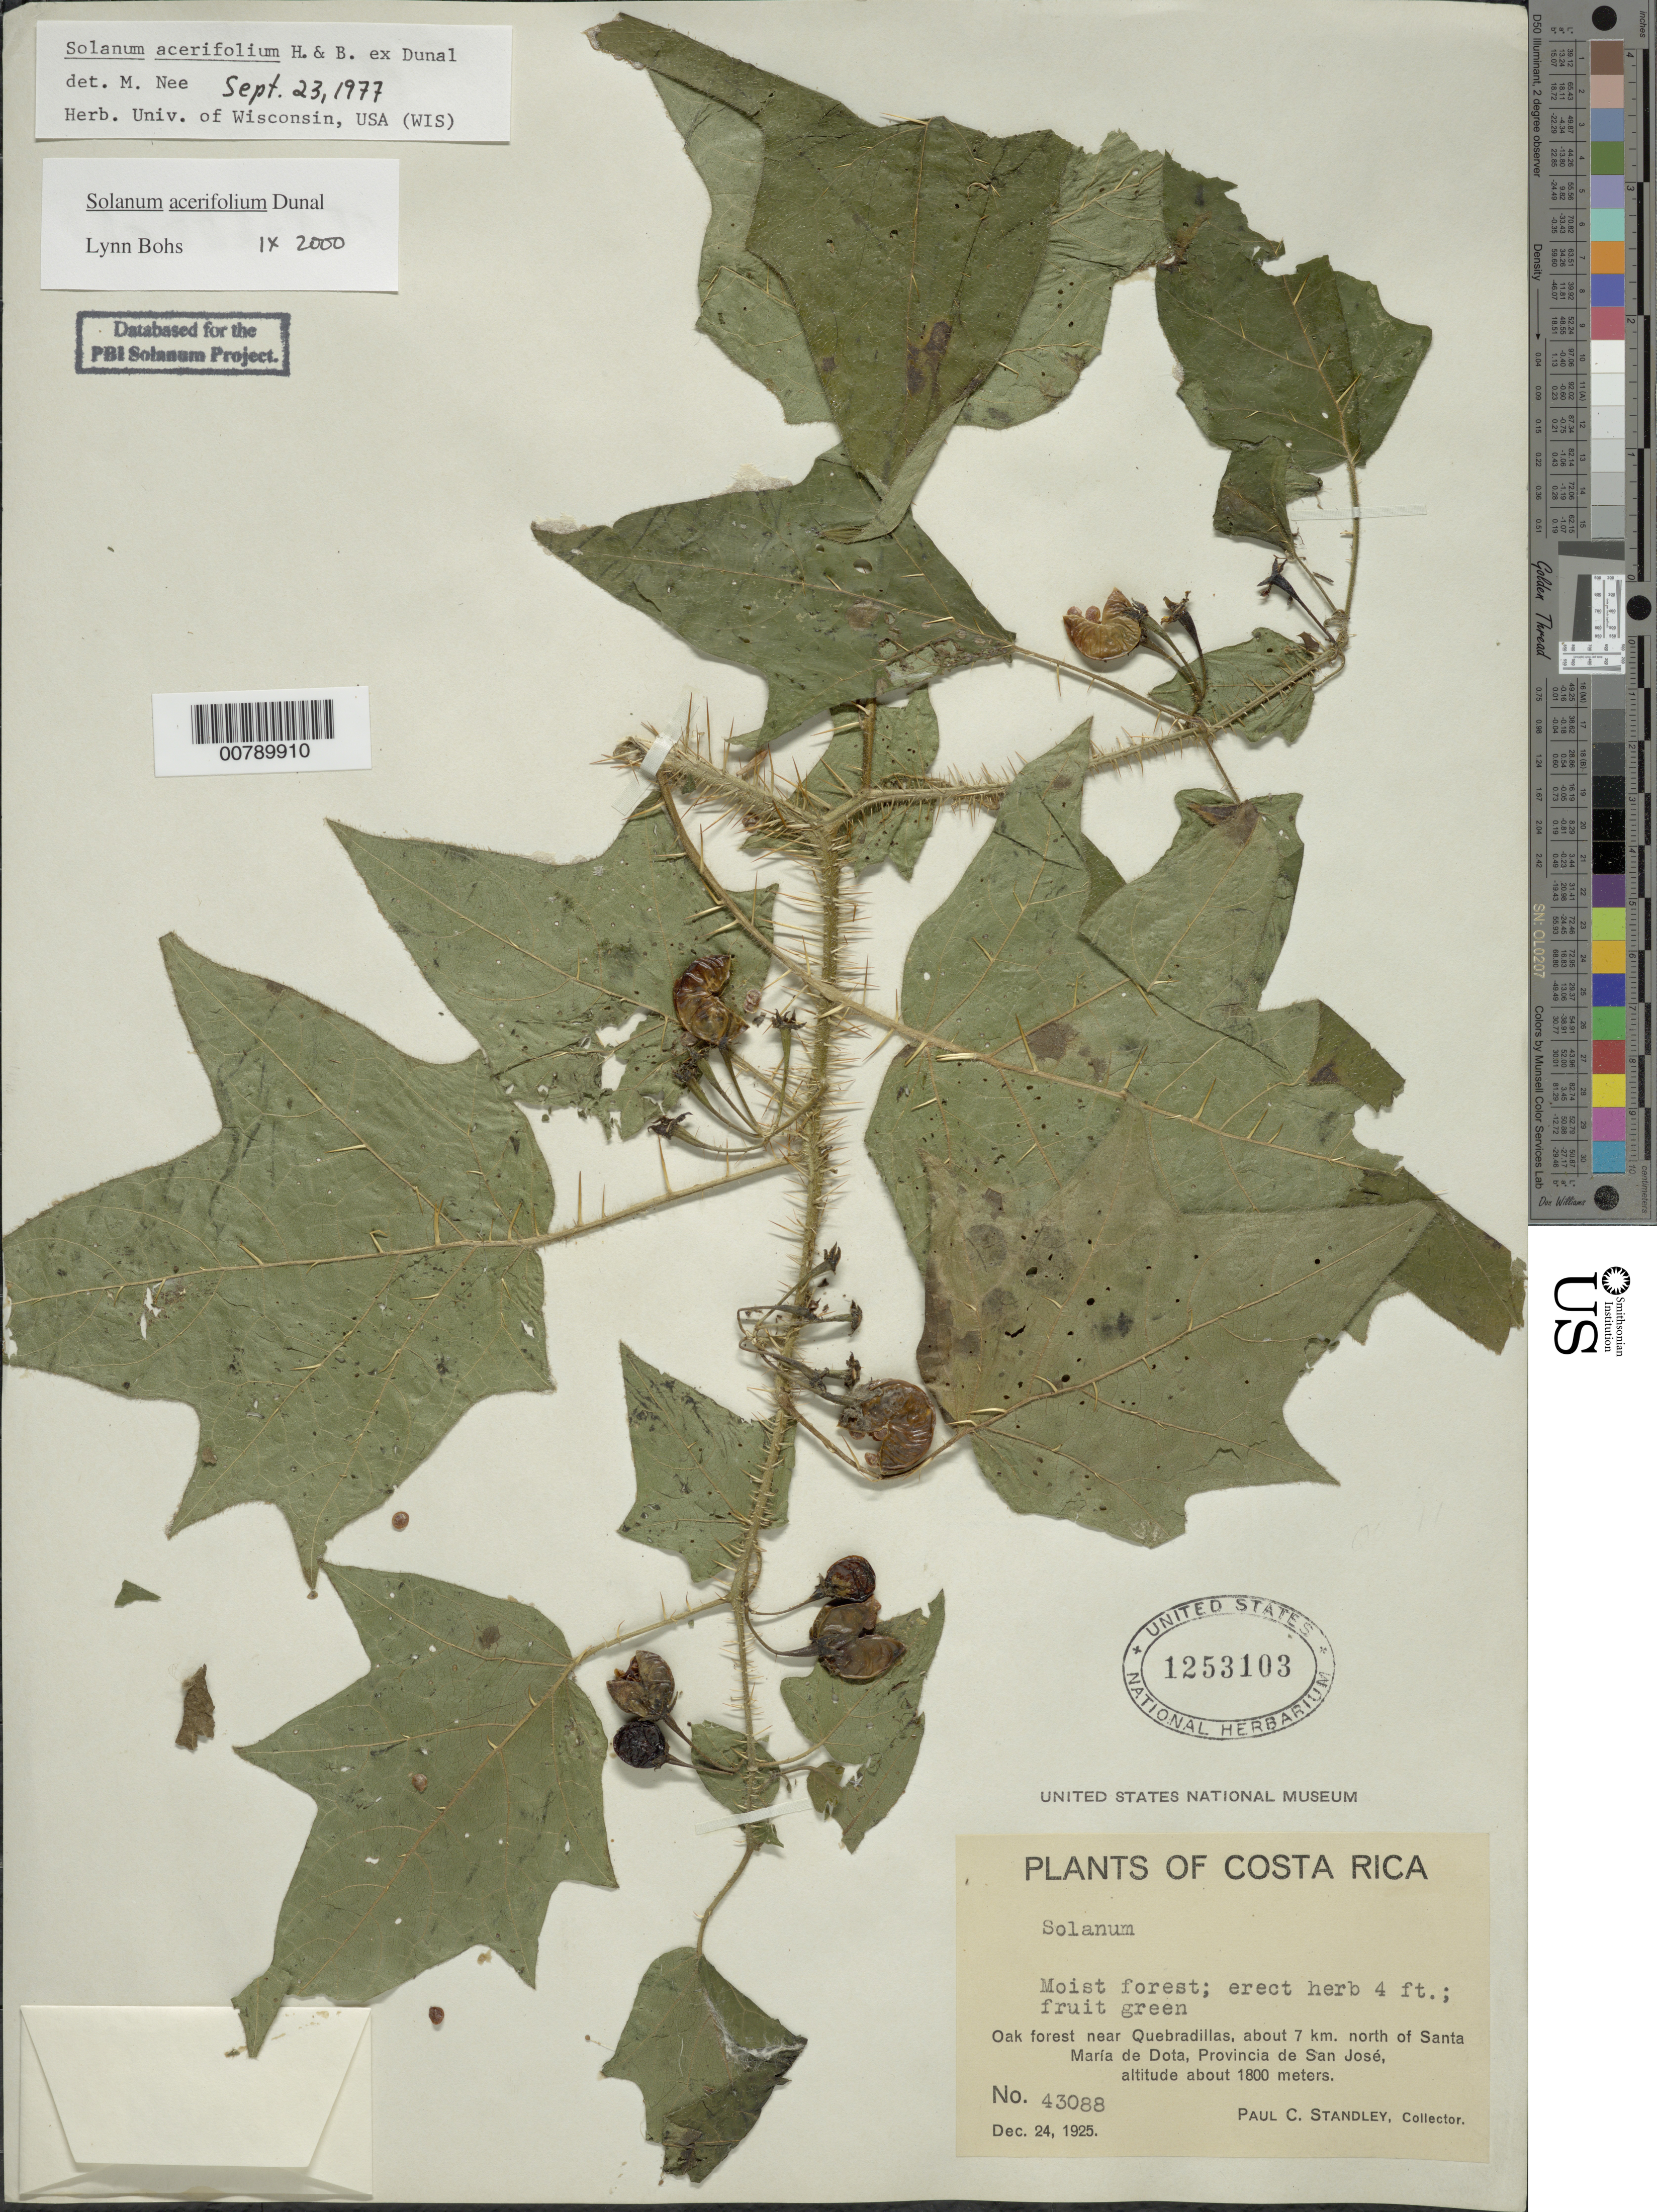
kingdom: Plantae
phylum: Tracheophyta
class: Magnoliopsida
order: Solanales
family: Solanaceae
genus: Solanum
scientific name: Solanum acerifolium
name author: Humb. & Bonpl. ex Dunal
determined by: Bohs, L. A.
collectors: P. C. Standley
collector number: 43088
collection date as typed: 24 Dec 1925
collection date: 1925-12-24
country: Costa Rica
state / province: San José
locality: Oak forest near Quebradillas, about 7 km. north of Santa María de Dota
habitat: Moist forest.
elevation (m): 1800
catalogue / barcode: US 1253103